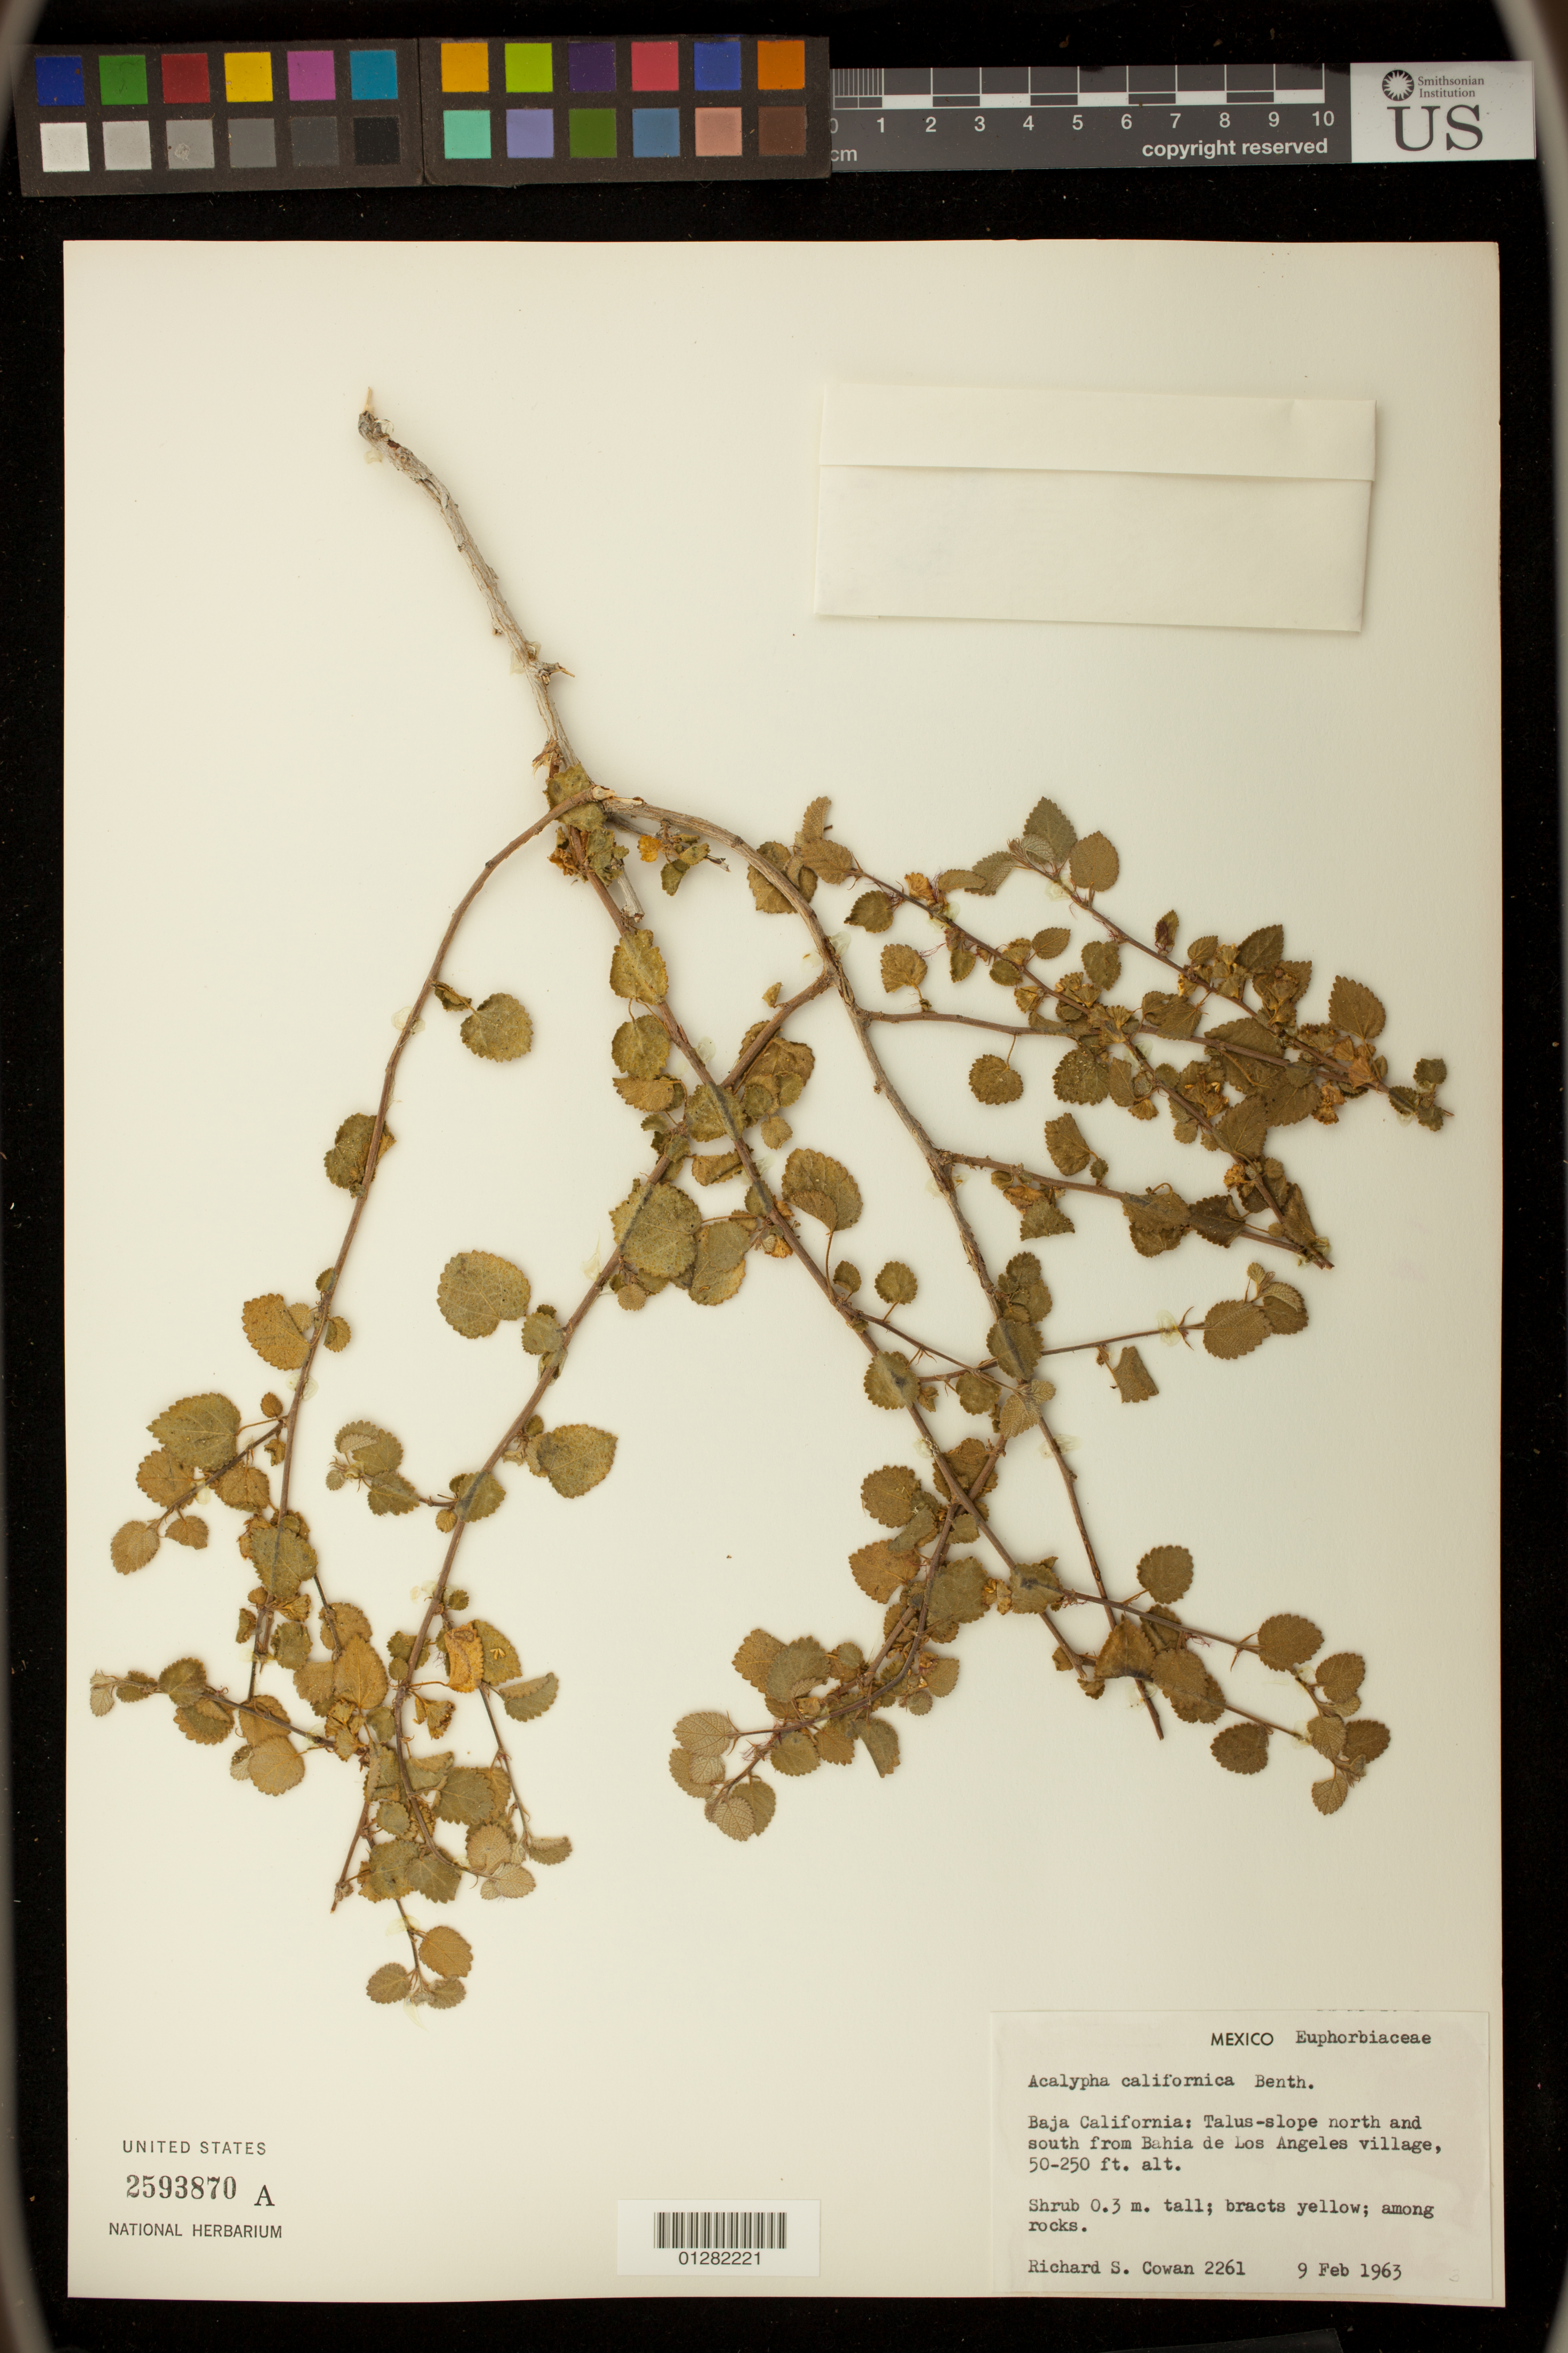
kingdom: Plantae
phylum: Tracheophyta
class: Magnoliopsida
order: Malpighiales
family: Euphorbiaceae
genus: Acalypha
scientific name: Acalypha californica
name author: Benth.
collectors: E. W. Nelson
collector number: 2261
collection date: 1963-02-09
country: Mexico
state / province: Baja California Norte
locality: Talus-slope north and south from Bahia de Los Angeles village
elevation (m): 15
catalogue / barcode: US 2593870